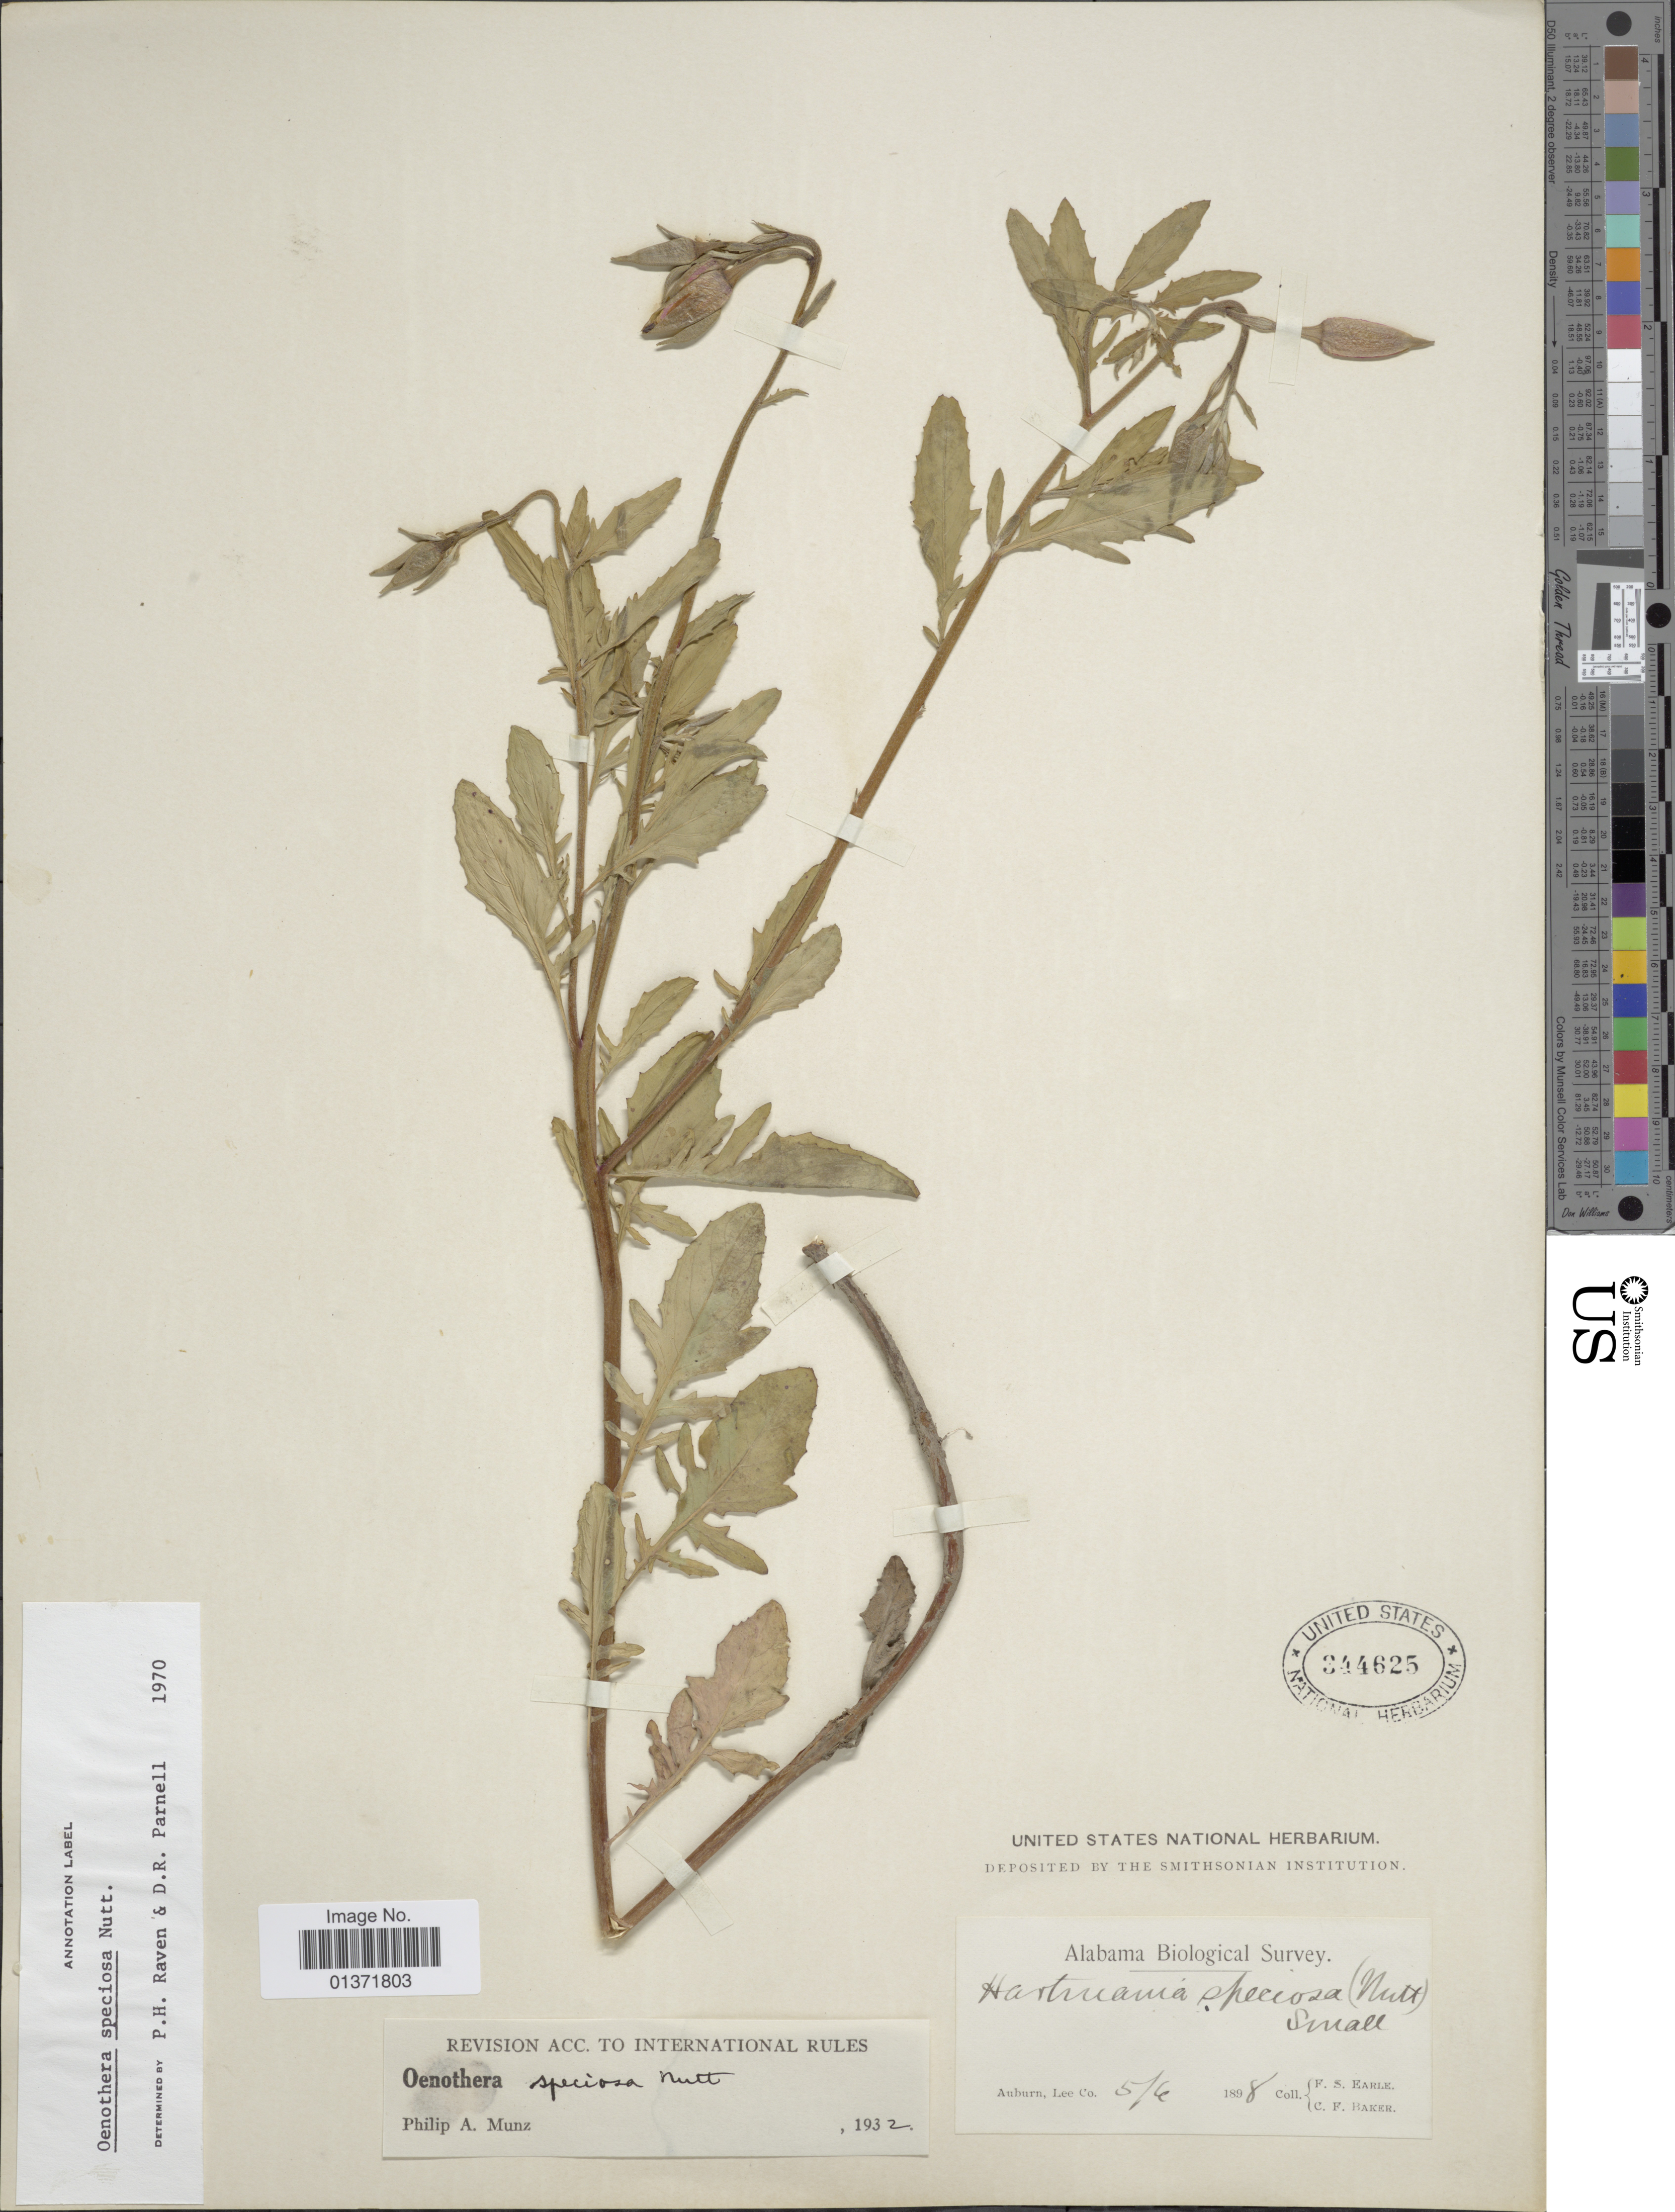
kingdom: Plantae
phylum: Tracheophyta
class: Magnoliopsida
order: Myrtales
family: Onagraceae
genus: Oenothera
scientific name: Oenothera speciosa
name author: Nutt.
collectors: F. S. Earle & C. F. Baker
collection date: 1898-06-05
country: United States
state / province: Alabama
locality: Auburn, Lee Co.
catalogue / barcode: US 344625